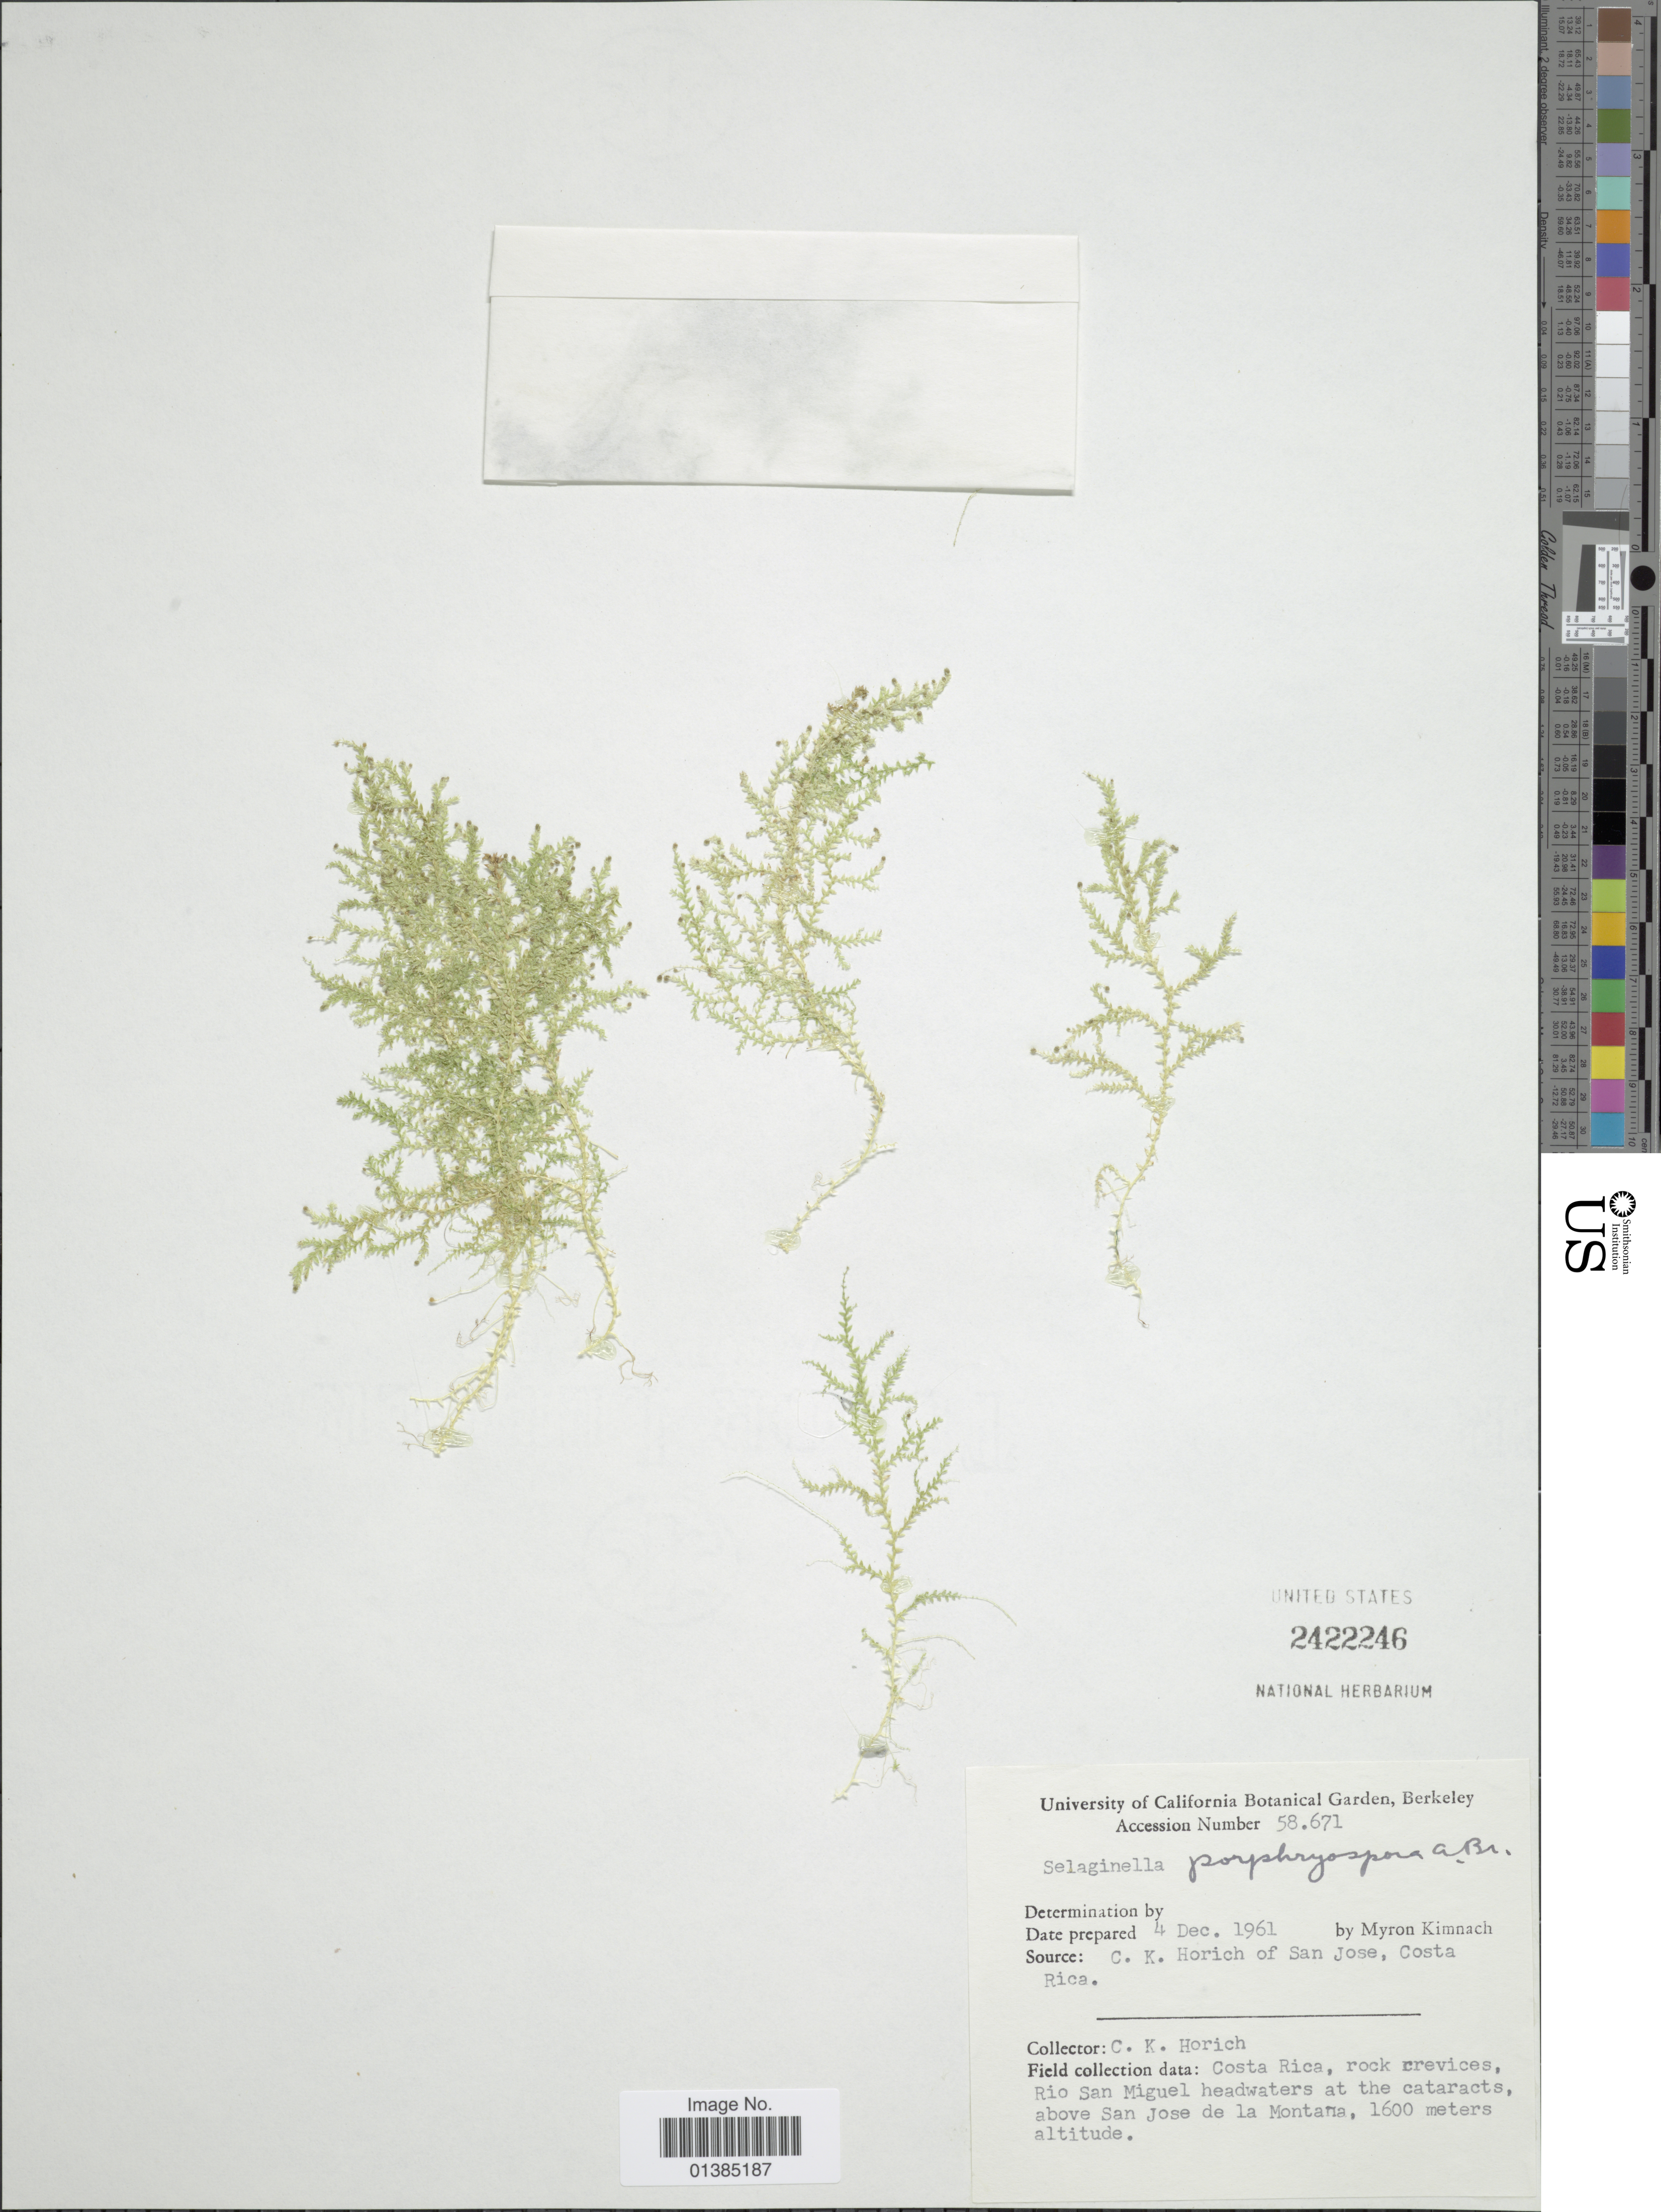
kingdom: Plantae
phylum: Tracheophyta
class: Lycopodiopsida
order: Selaginellales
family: Selaginellaceae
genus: Selaginella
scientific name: Selaginella porphyrospora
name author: A. Braun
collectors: C. K. Horich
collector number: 58671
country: Costa Rica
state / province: San José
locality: Rio San Miguel headwaters at the cataracts, above San Jose de la Montaña.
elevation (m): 1600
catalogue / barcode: US 2422246